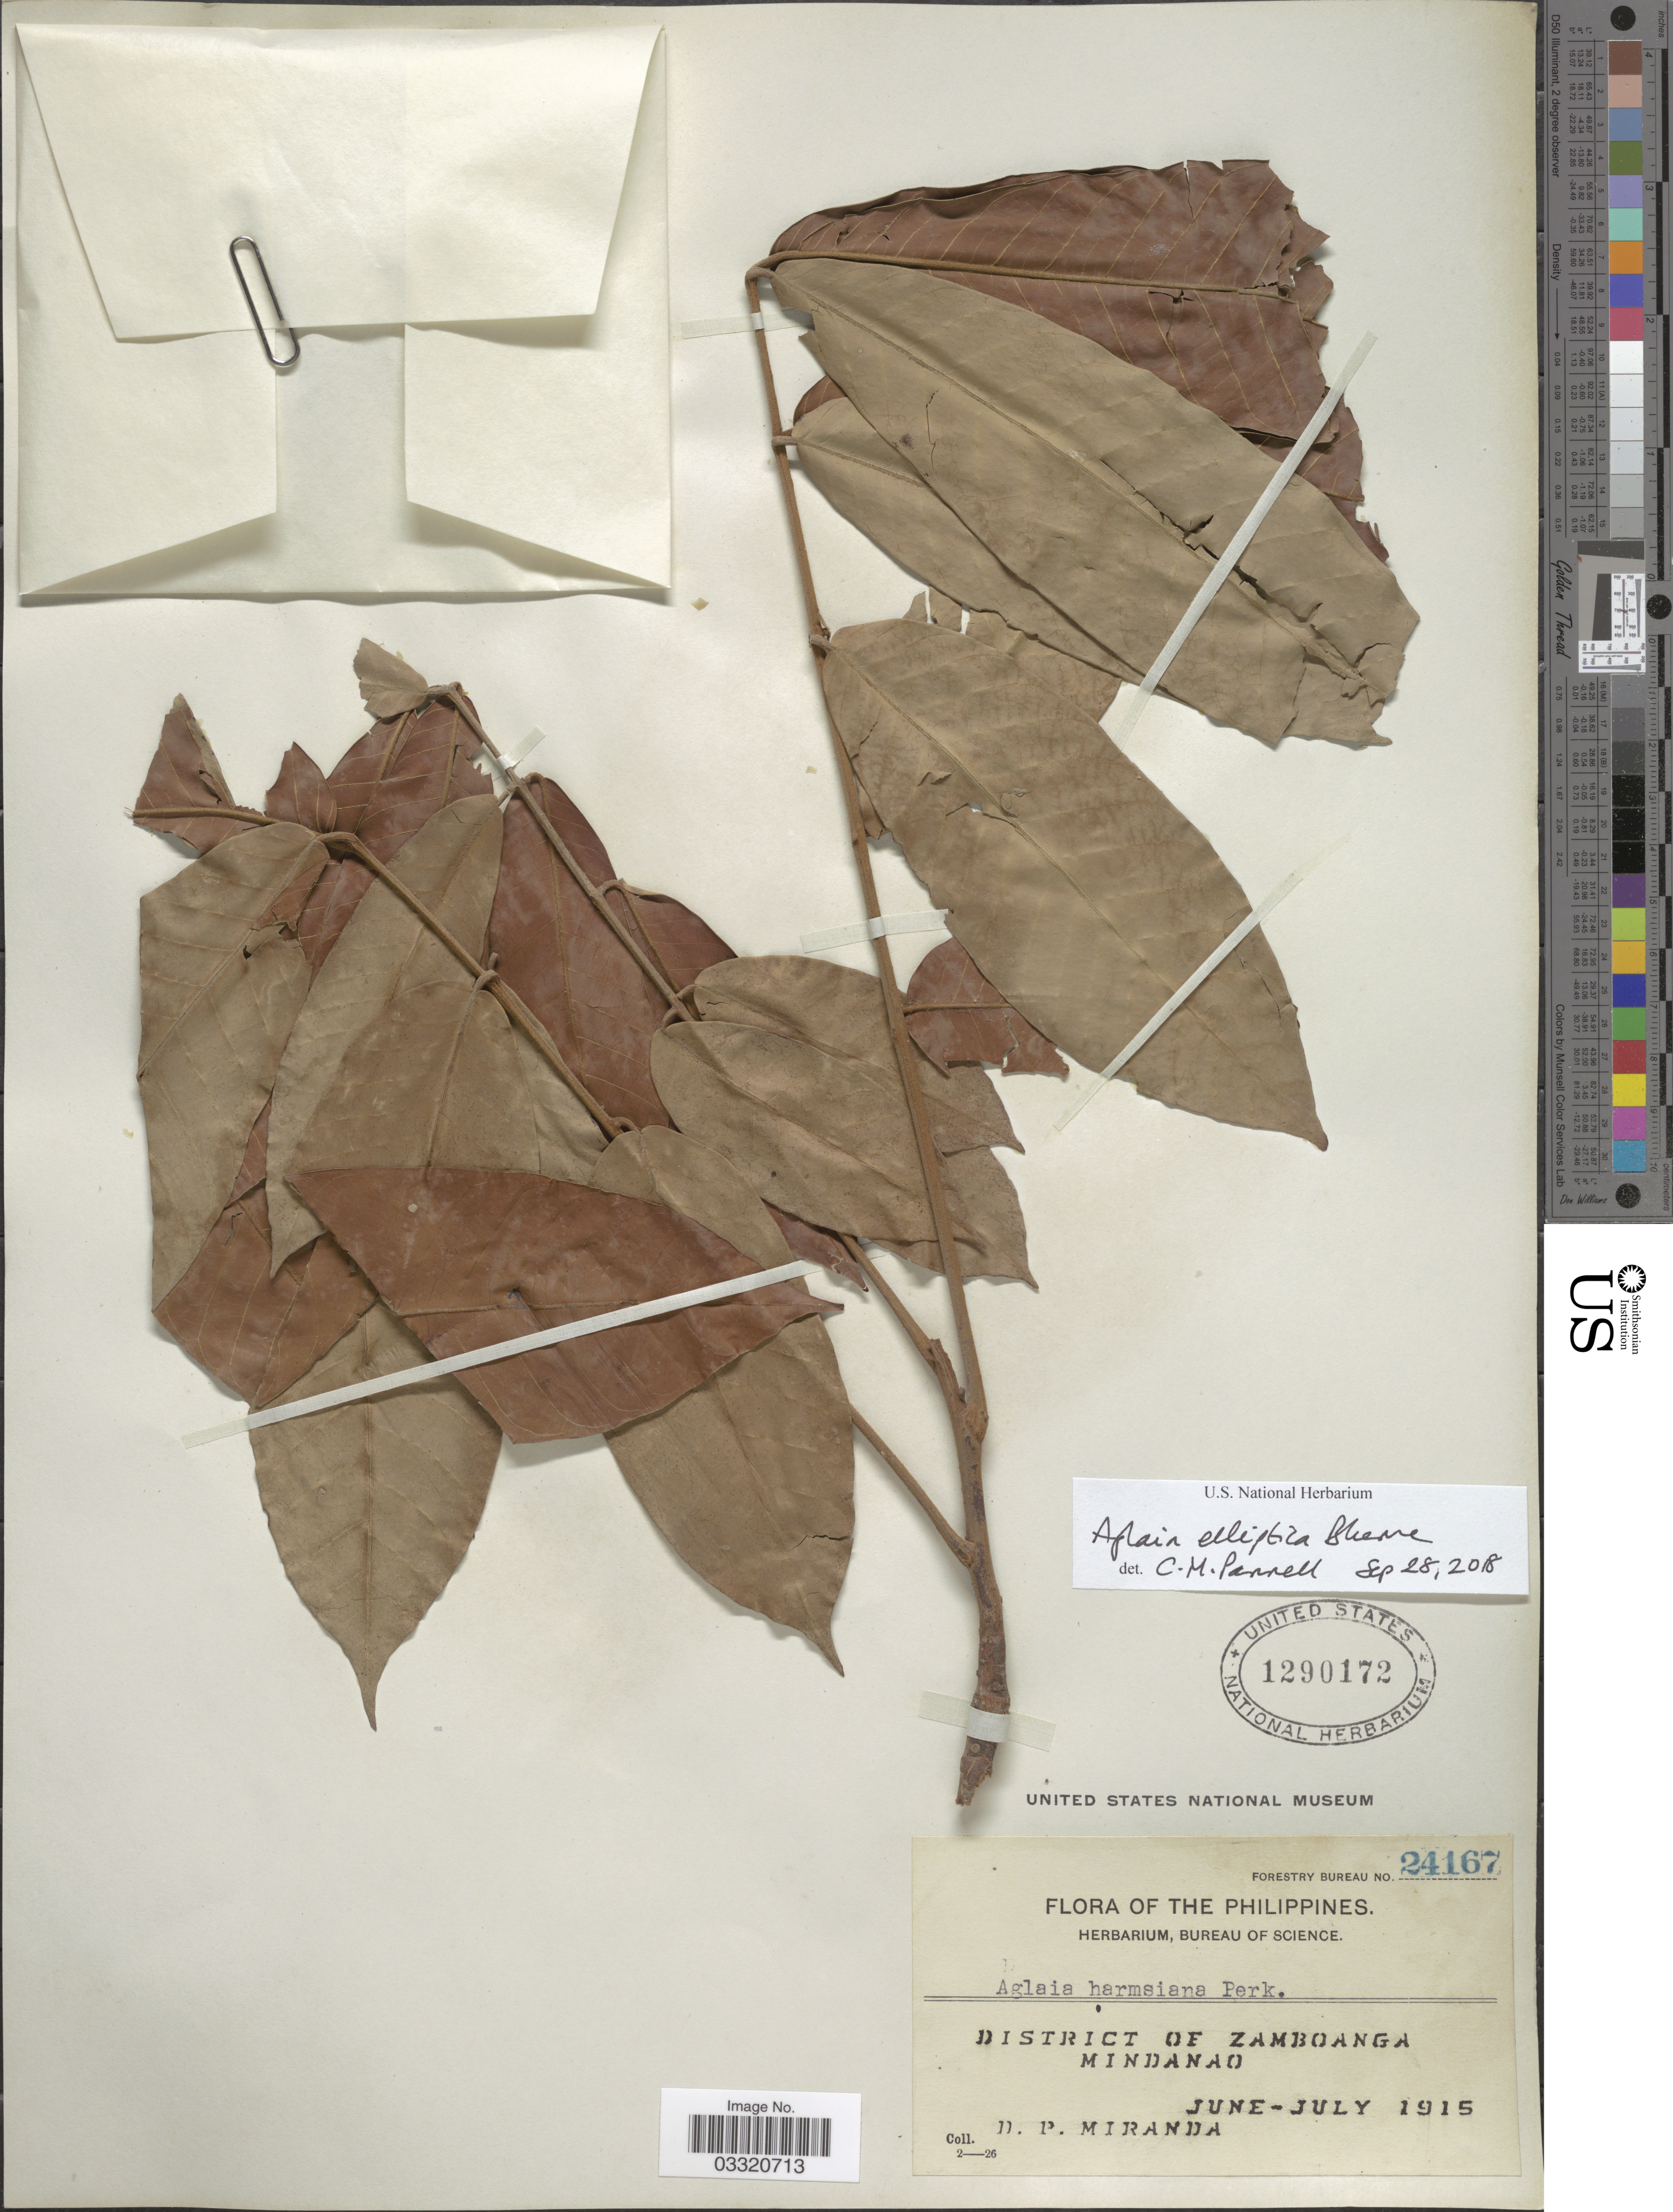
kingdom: Plantae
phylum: Tracheophyta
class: Magnoliopsida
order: Sapindales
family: Meliaceae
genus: Aglaia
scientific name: Aglaia elliptica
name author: Blume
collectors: D. P. Miranda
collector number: Forestry Bureau 24167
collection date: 1915-06/1915-07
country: Philippines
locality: District of Zamboanga, Mindanao.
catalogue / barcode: US 1290172